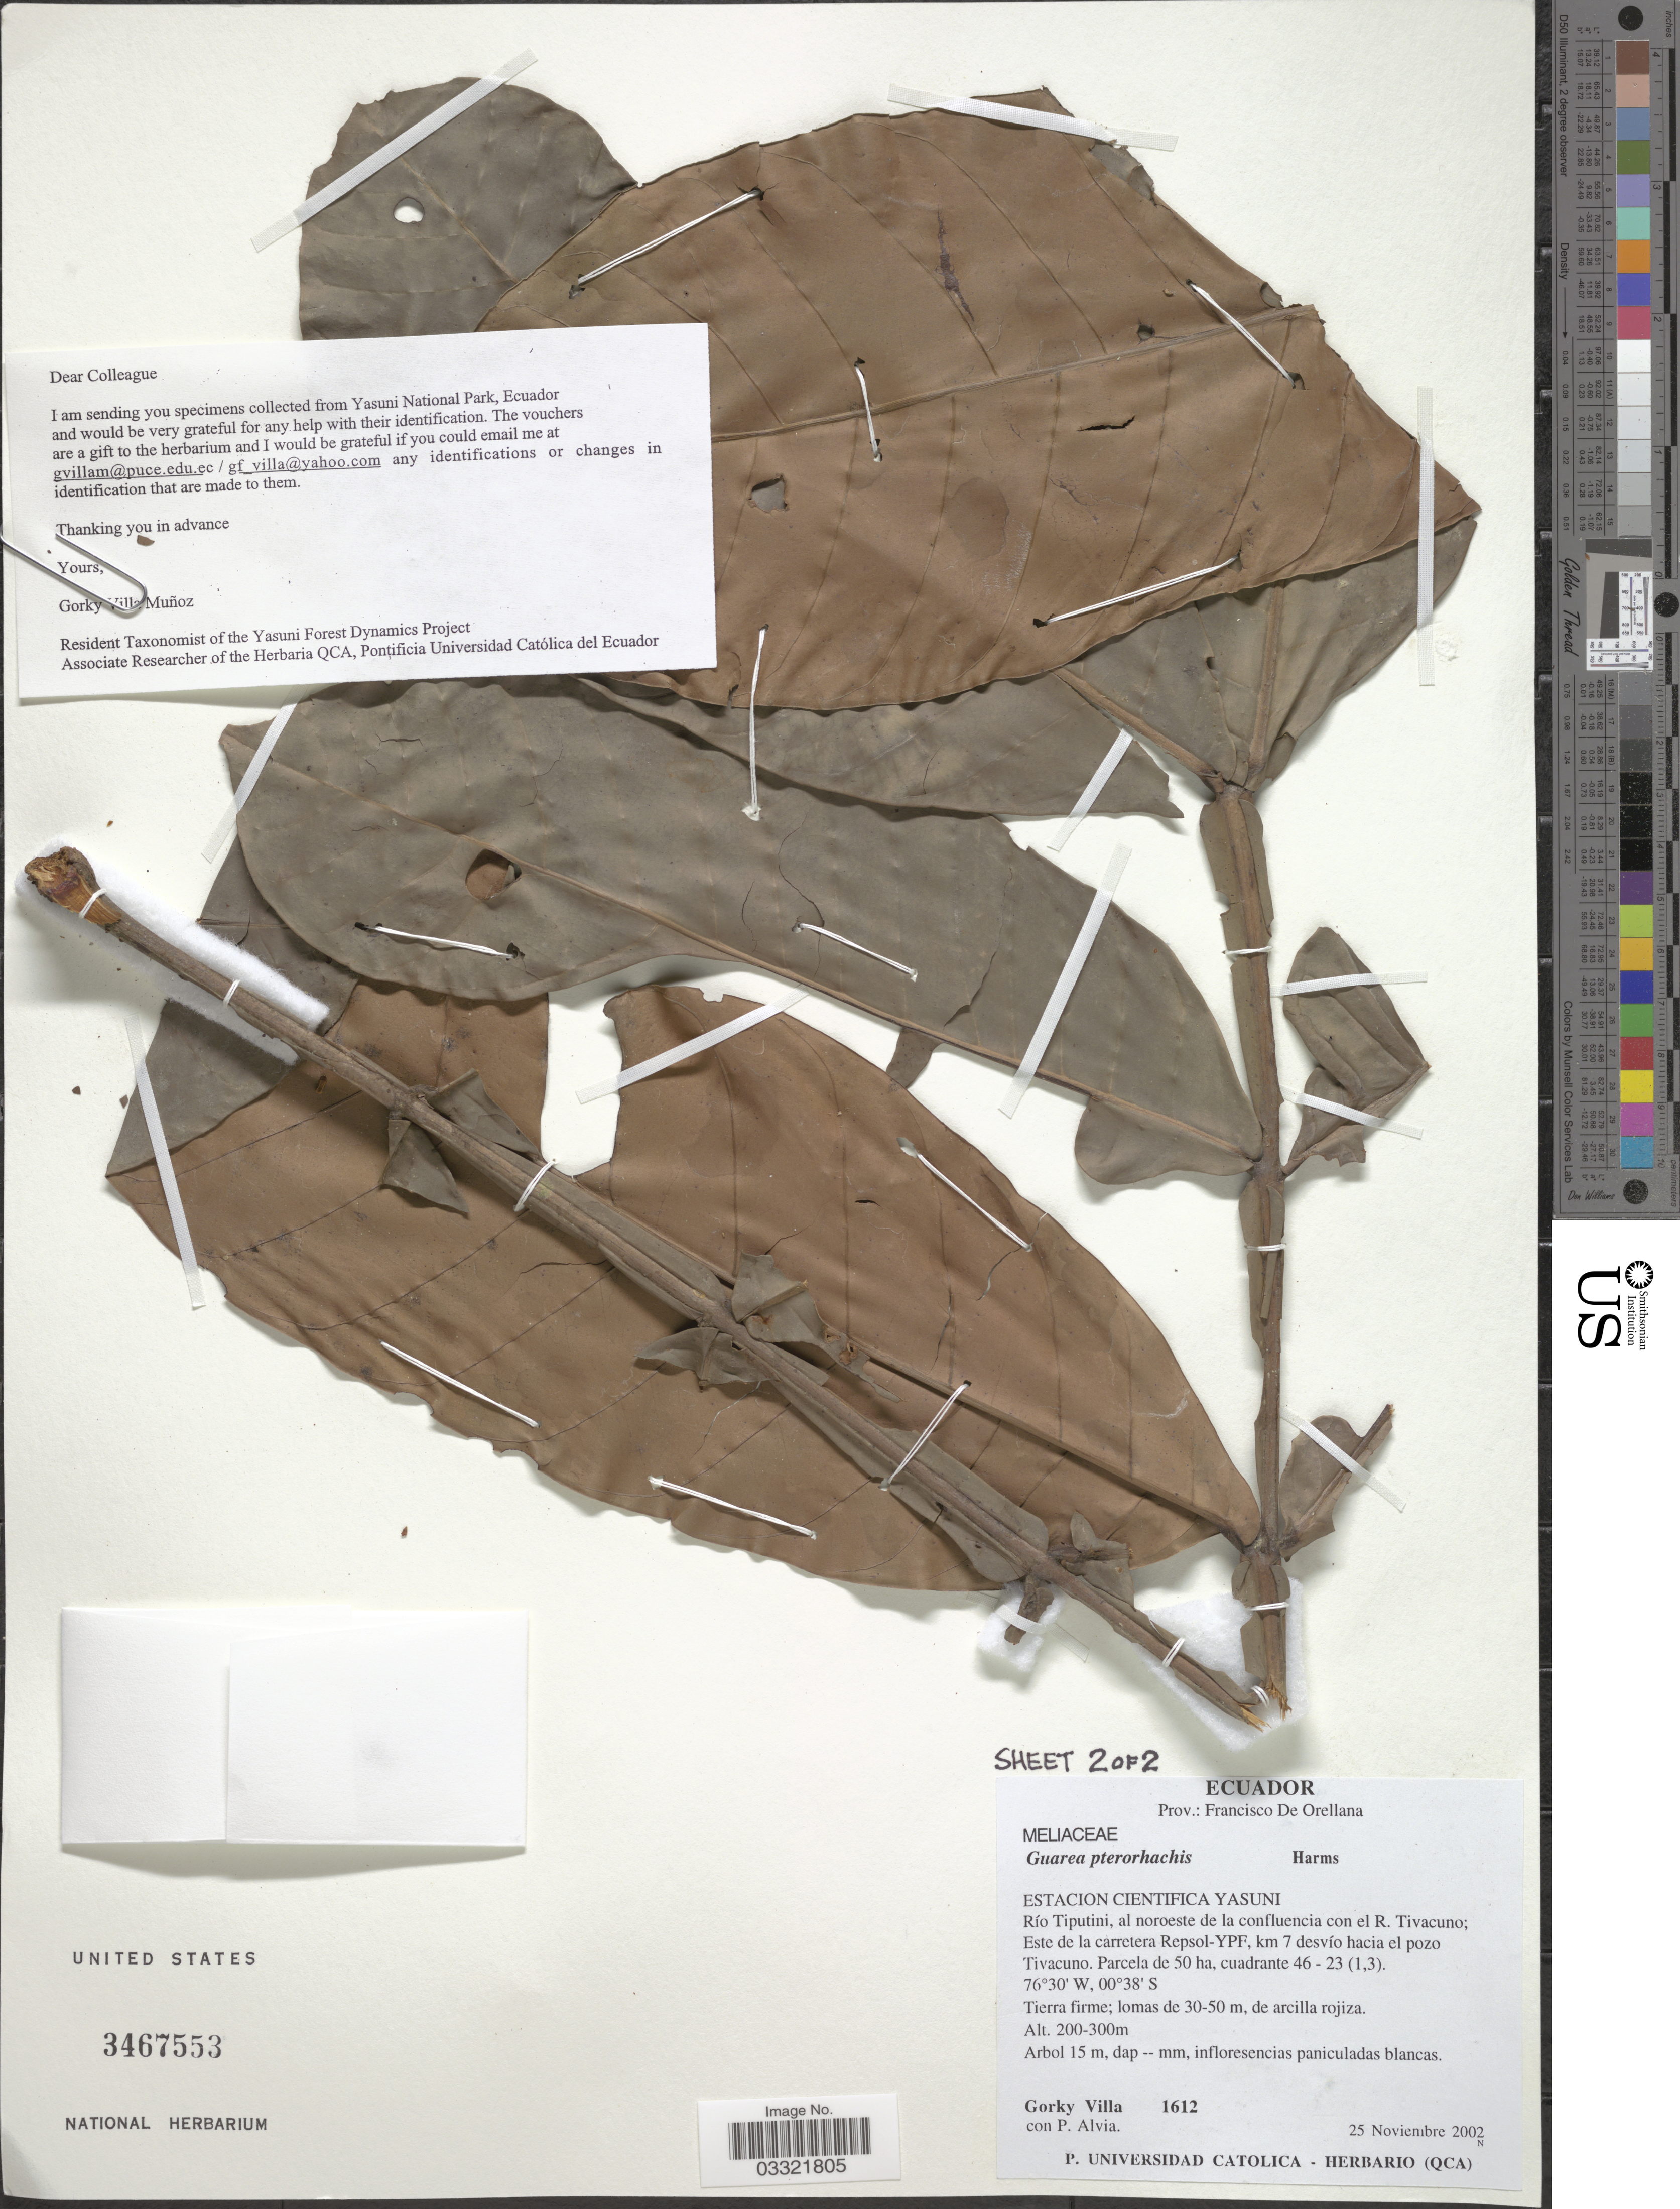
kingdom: Plantae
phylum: Tracheophyta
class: Magnoliopsida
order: Sapindales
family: Meliaceae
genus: Guarea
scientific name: Guarea pterorhachis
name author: Harms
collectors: G. Villa Munóz & P. Alvia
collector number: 1612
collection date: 2002-11-25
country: Ecuador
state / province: Orellana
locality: Prov.: Francisco De Orellana. Estacion Cientifica Yasuni. Río Tiputini, al noroeste de la confluencia con el R. Tivacuno; Este de la carretera Repsol-YPF, km 7 desvío hacia el pozo Tivacuno.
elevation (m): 200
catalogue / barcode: US 3467553